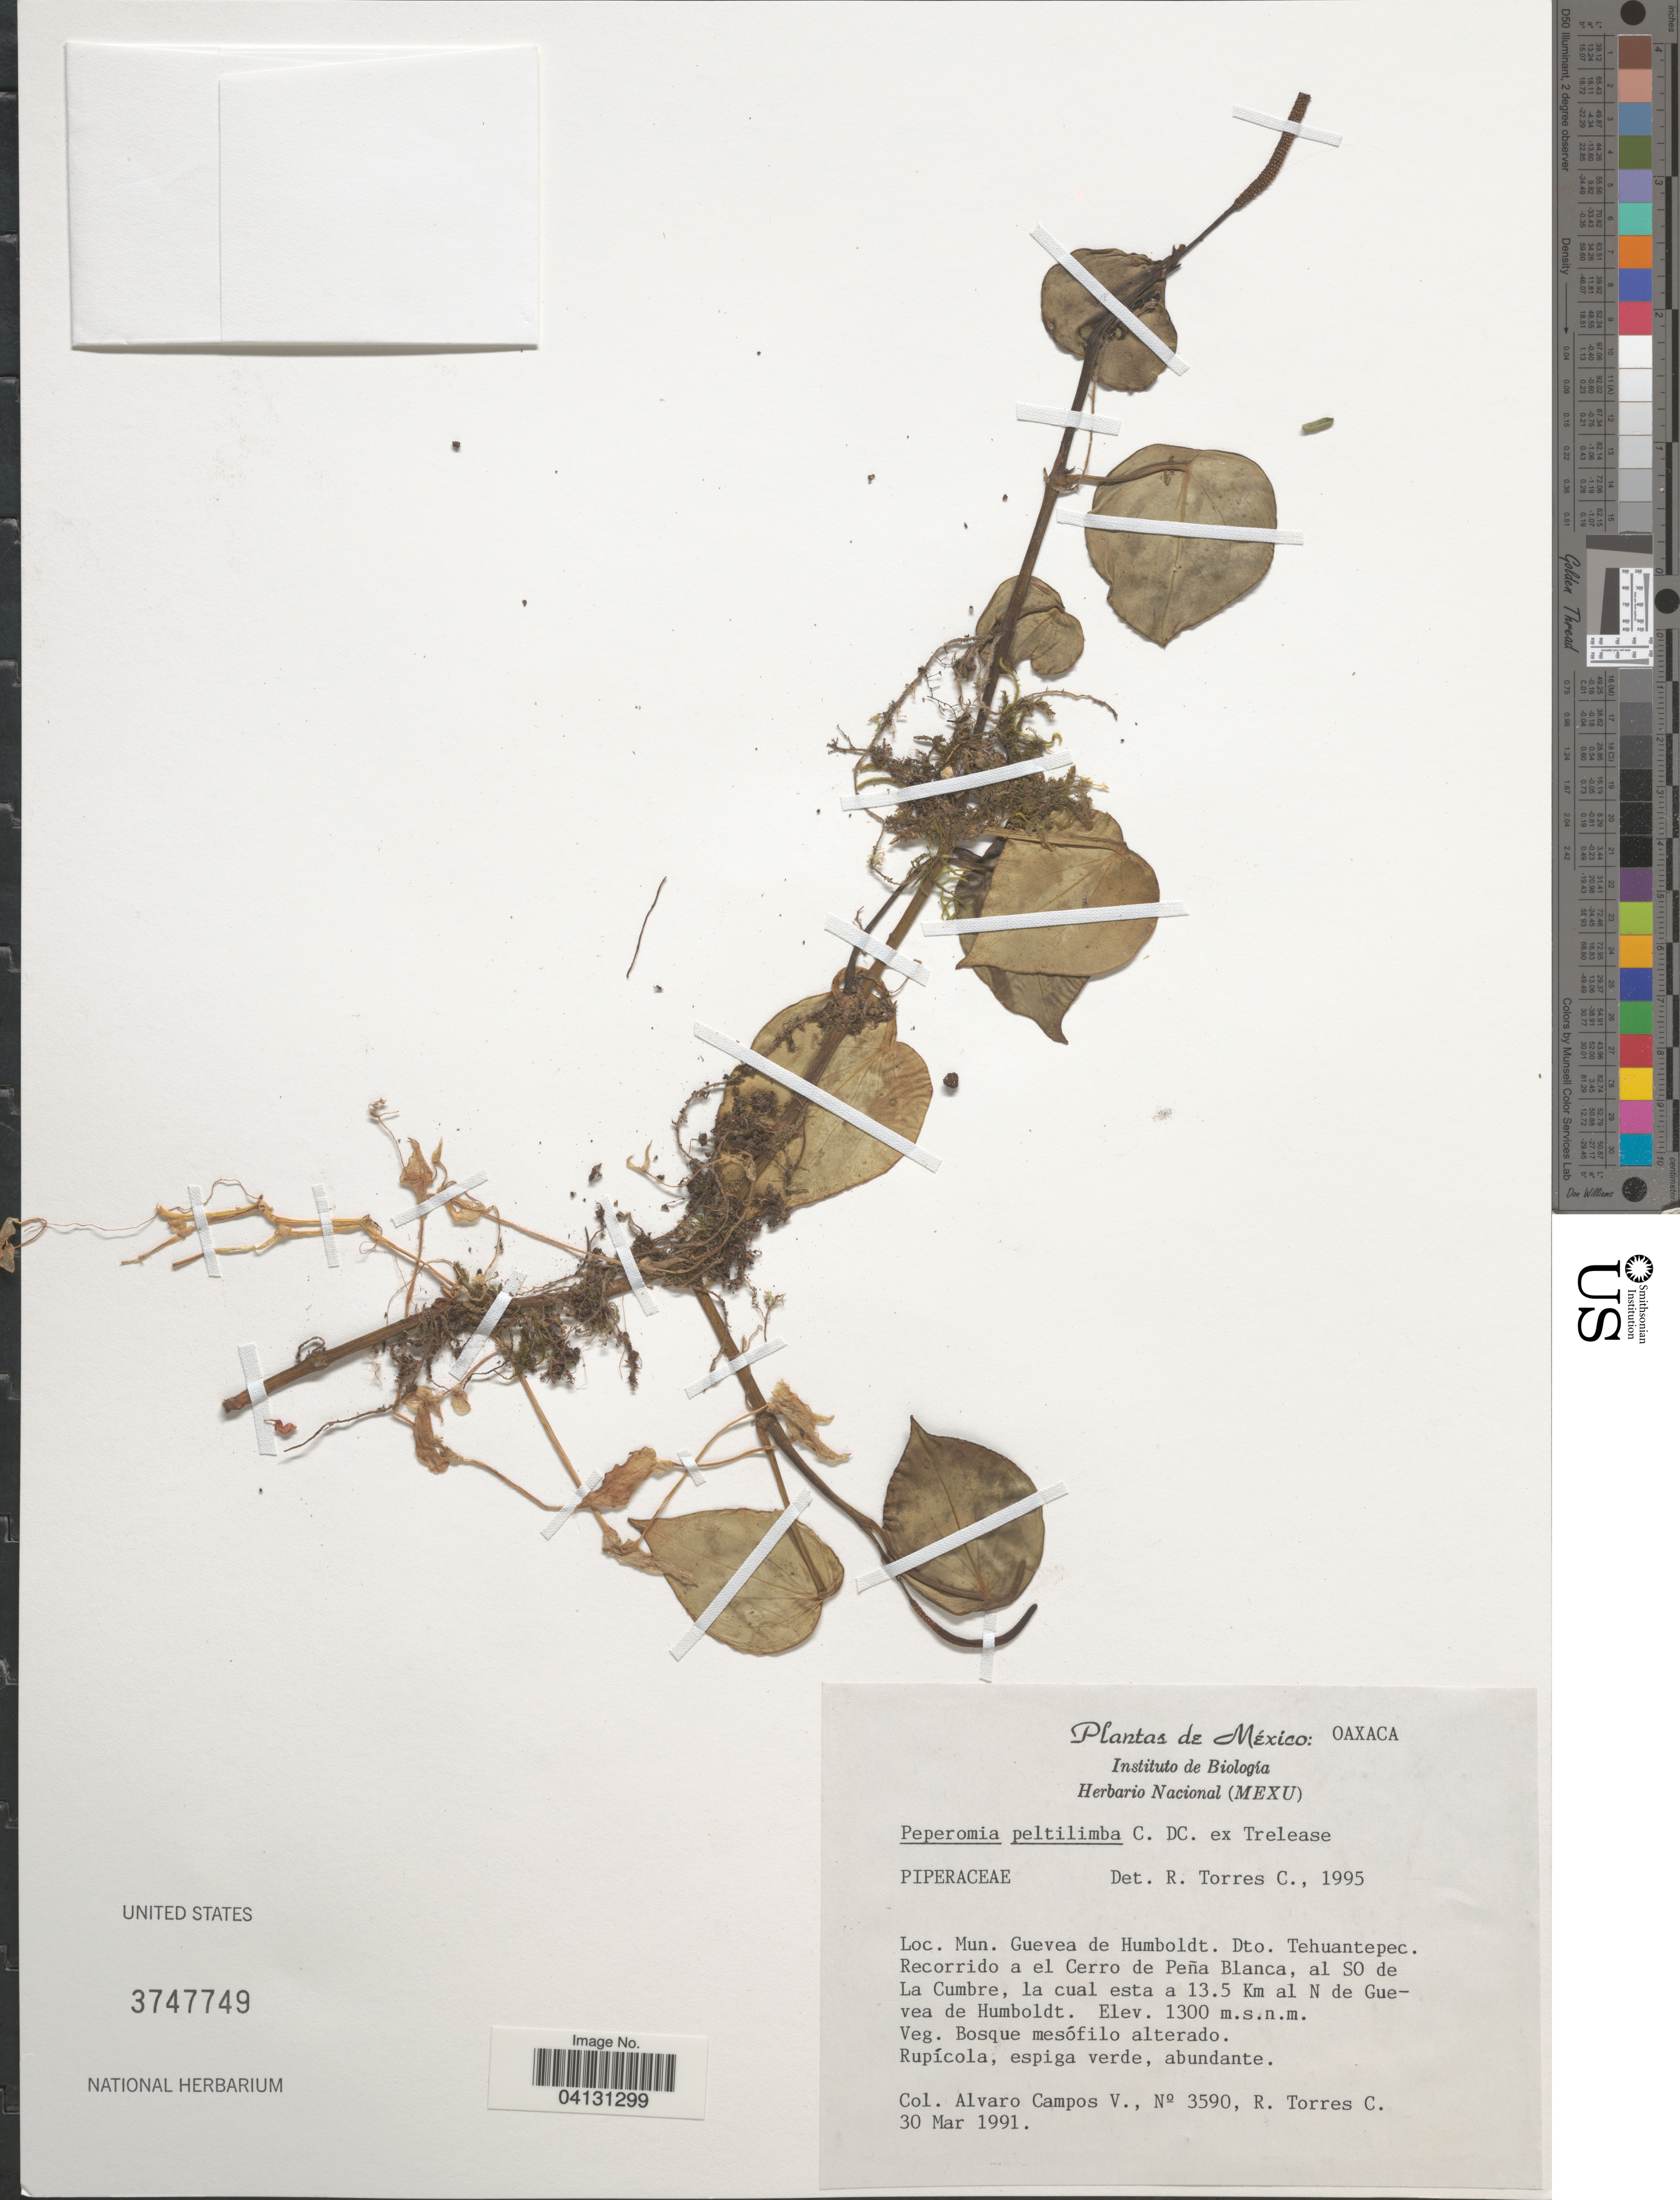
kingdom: Plantae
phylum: Tracheophyta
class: Magnoliopsida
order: Piperales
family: Piperaceae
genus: Peperomia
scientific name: Peperomia peltilimba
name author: Trel. ex C. DC.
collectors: A. Campos V. & R. Torres C.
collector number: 3590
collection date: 1991-03-30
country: Mexico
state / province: Oaxaca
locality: Mun. Guevea de Humboldt. Dto. Tehuantepec. Recorrido a el Cerro de Peña Blanca, al SO de La Cumbre, la cual esta a 13.5 Km al N de Guevea de Humboldt.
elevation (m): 1300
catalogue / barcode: US 3747749